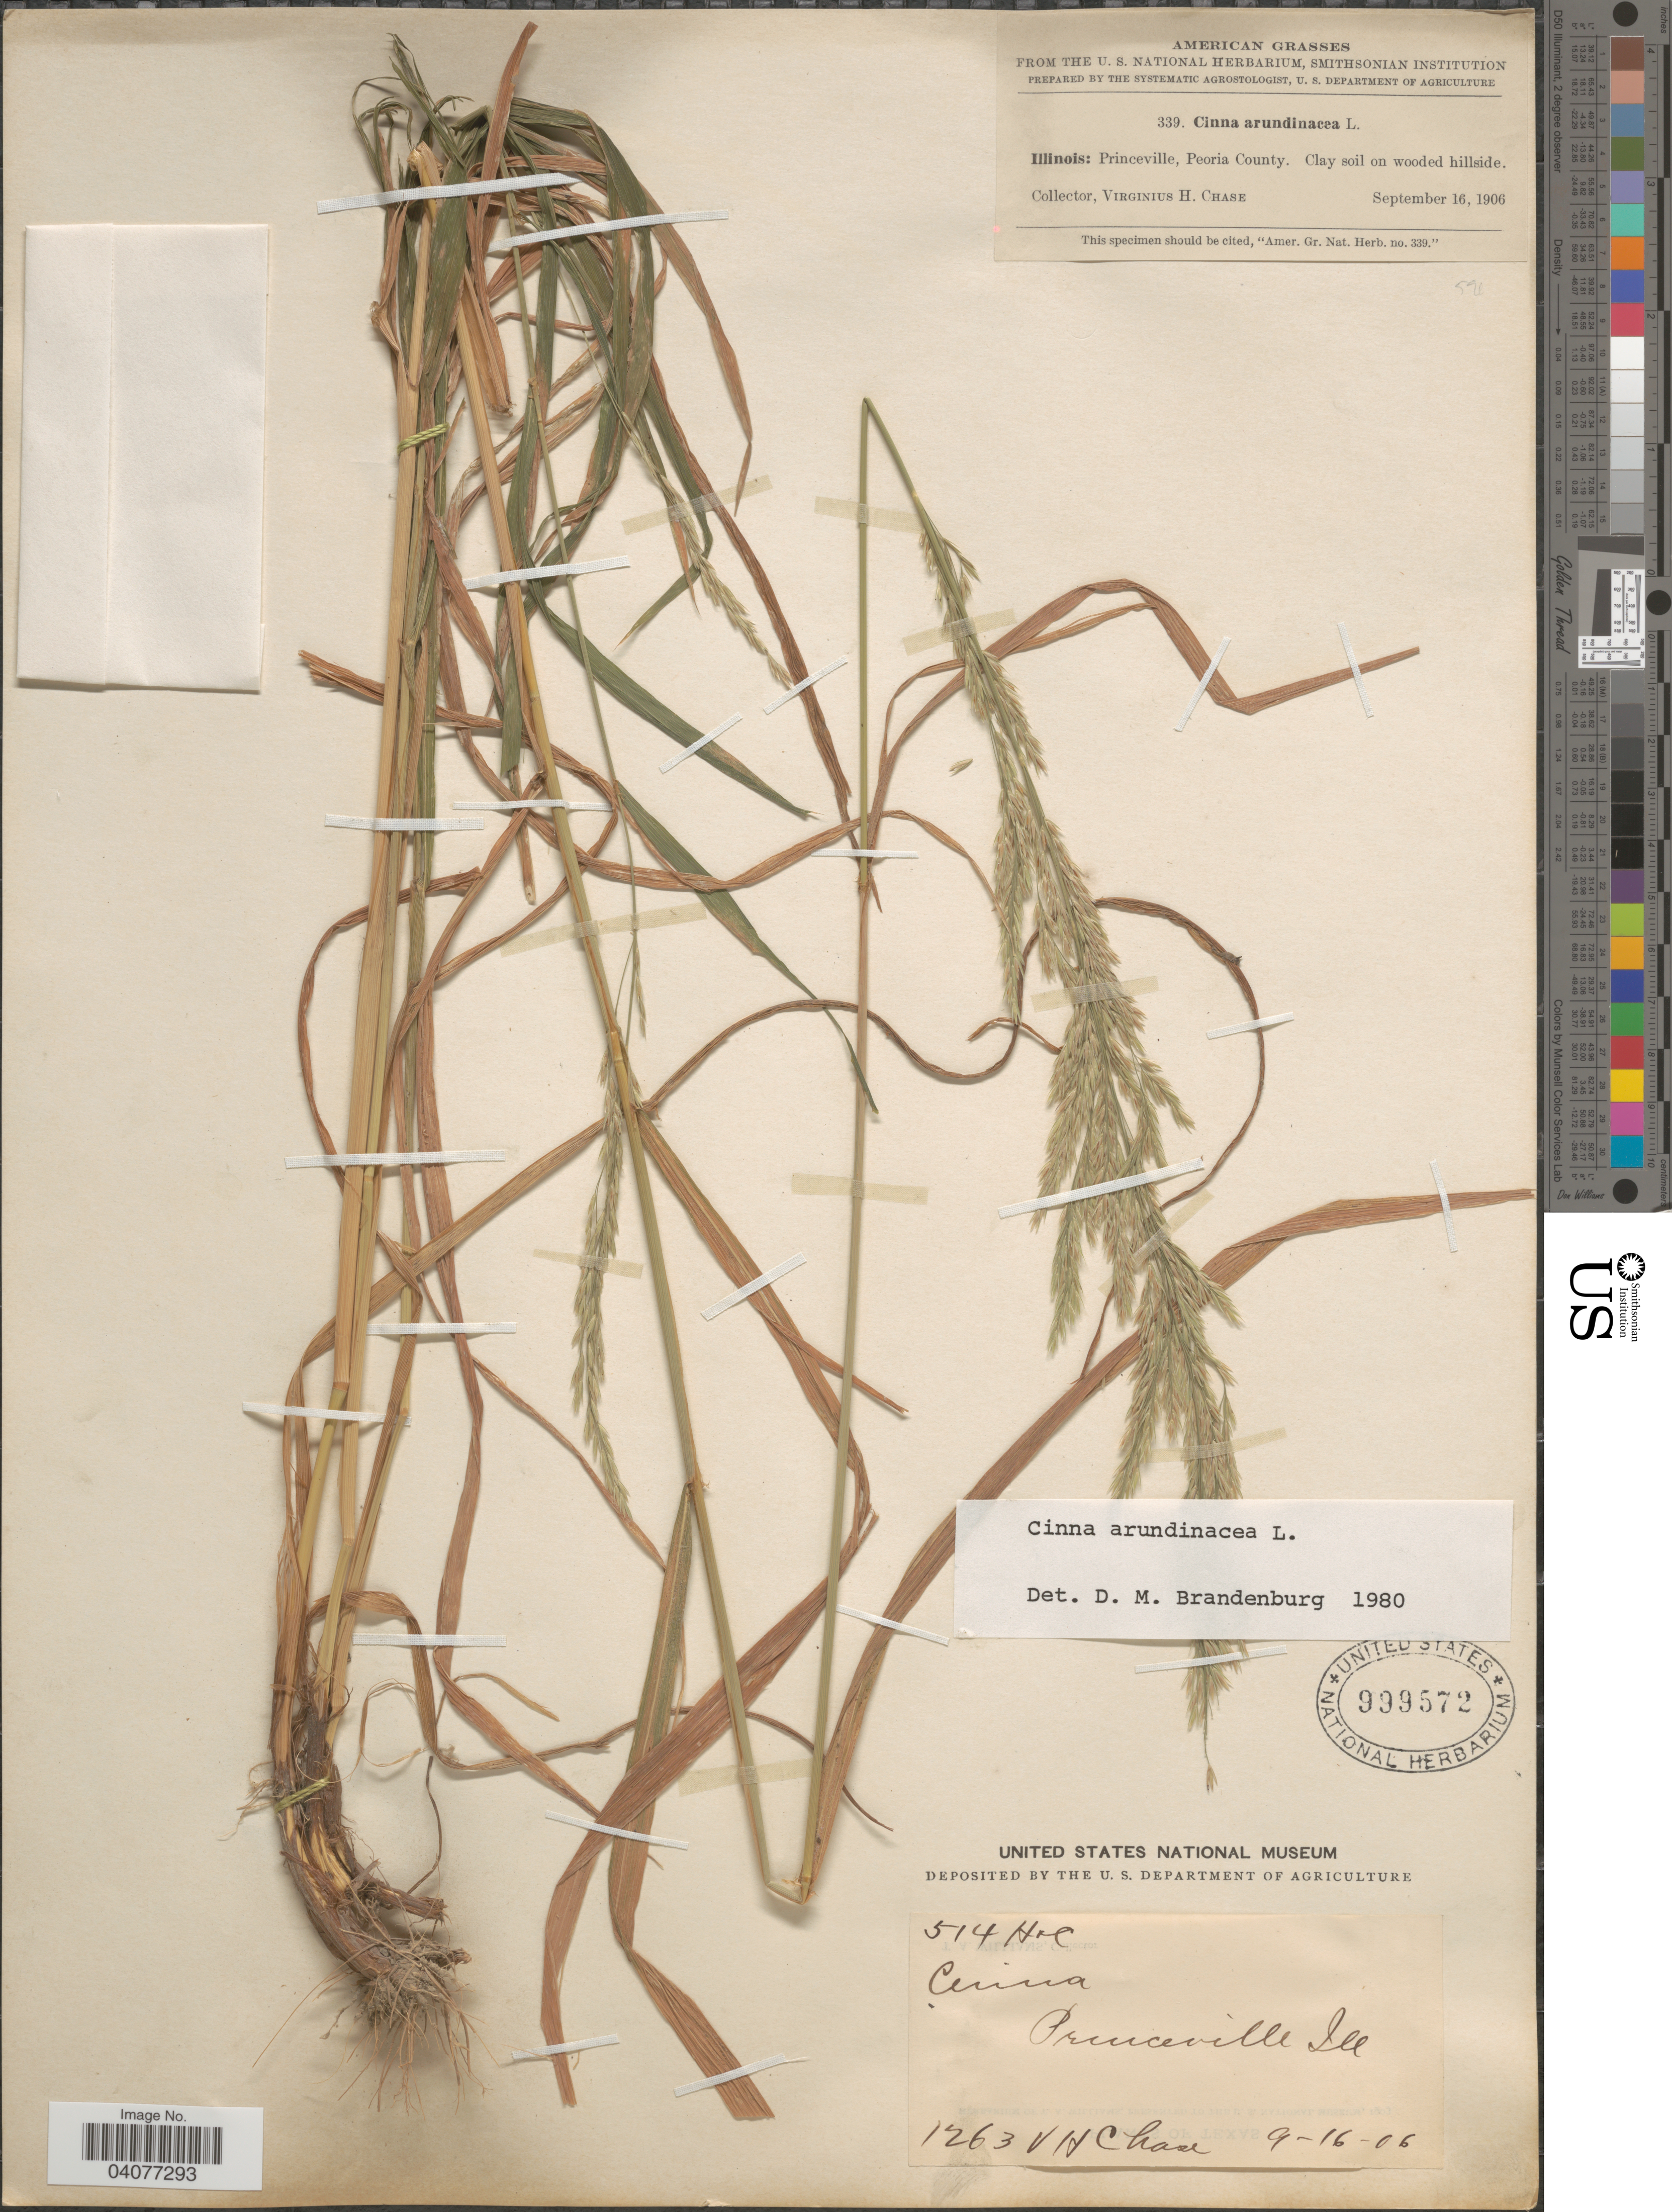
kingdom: Plantae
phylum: Tracheophyta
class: Liliopsida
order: Poales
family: Poaceae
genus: Cinna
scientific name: Cinna arundinacea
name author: L.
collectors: V. H. Chase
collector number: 1263/339/514H+C*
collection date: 1906-09-16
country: United States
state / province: Illinois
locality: Princeville, Peoria County. Clay soil on wooded hillside.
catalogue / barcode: US 999572